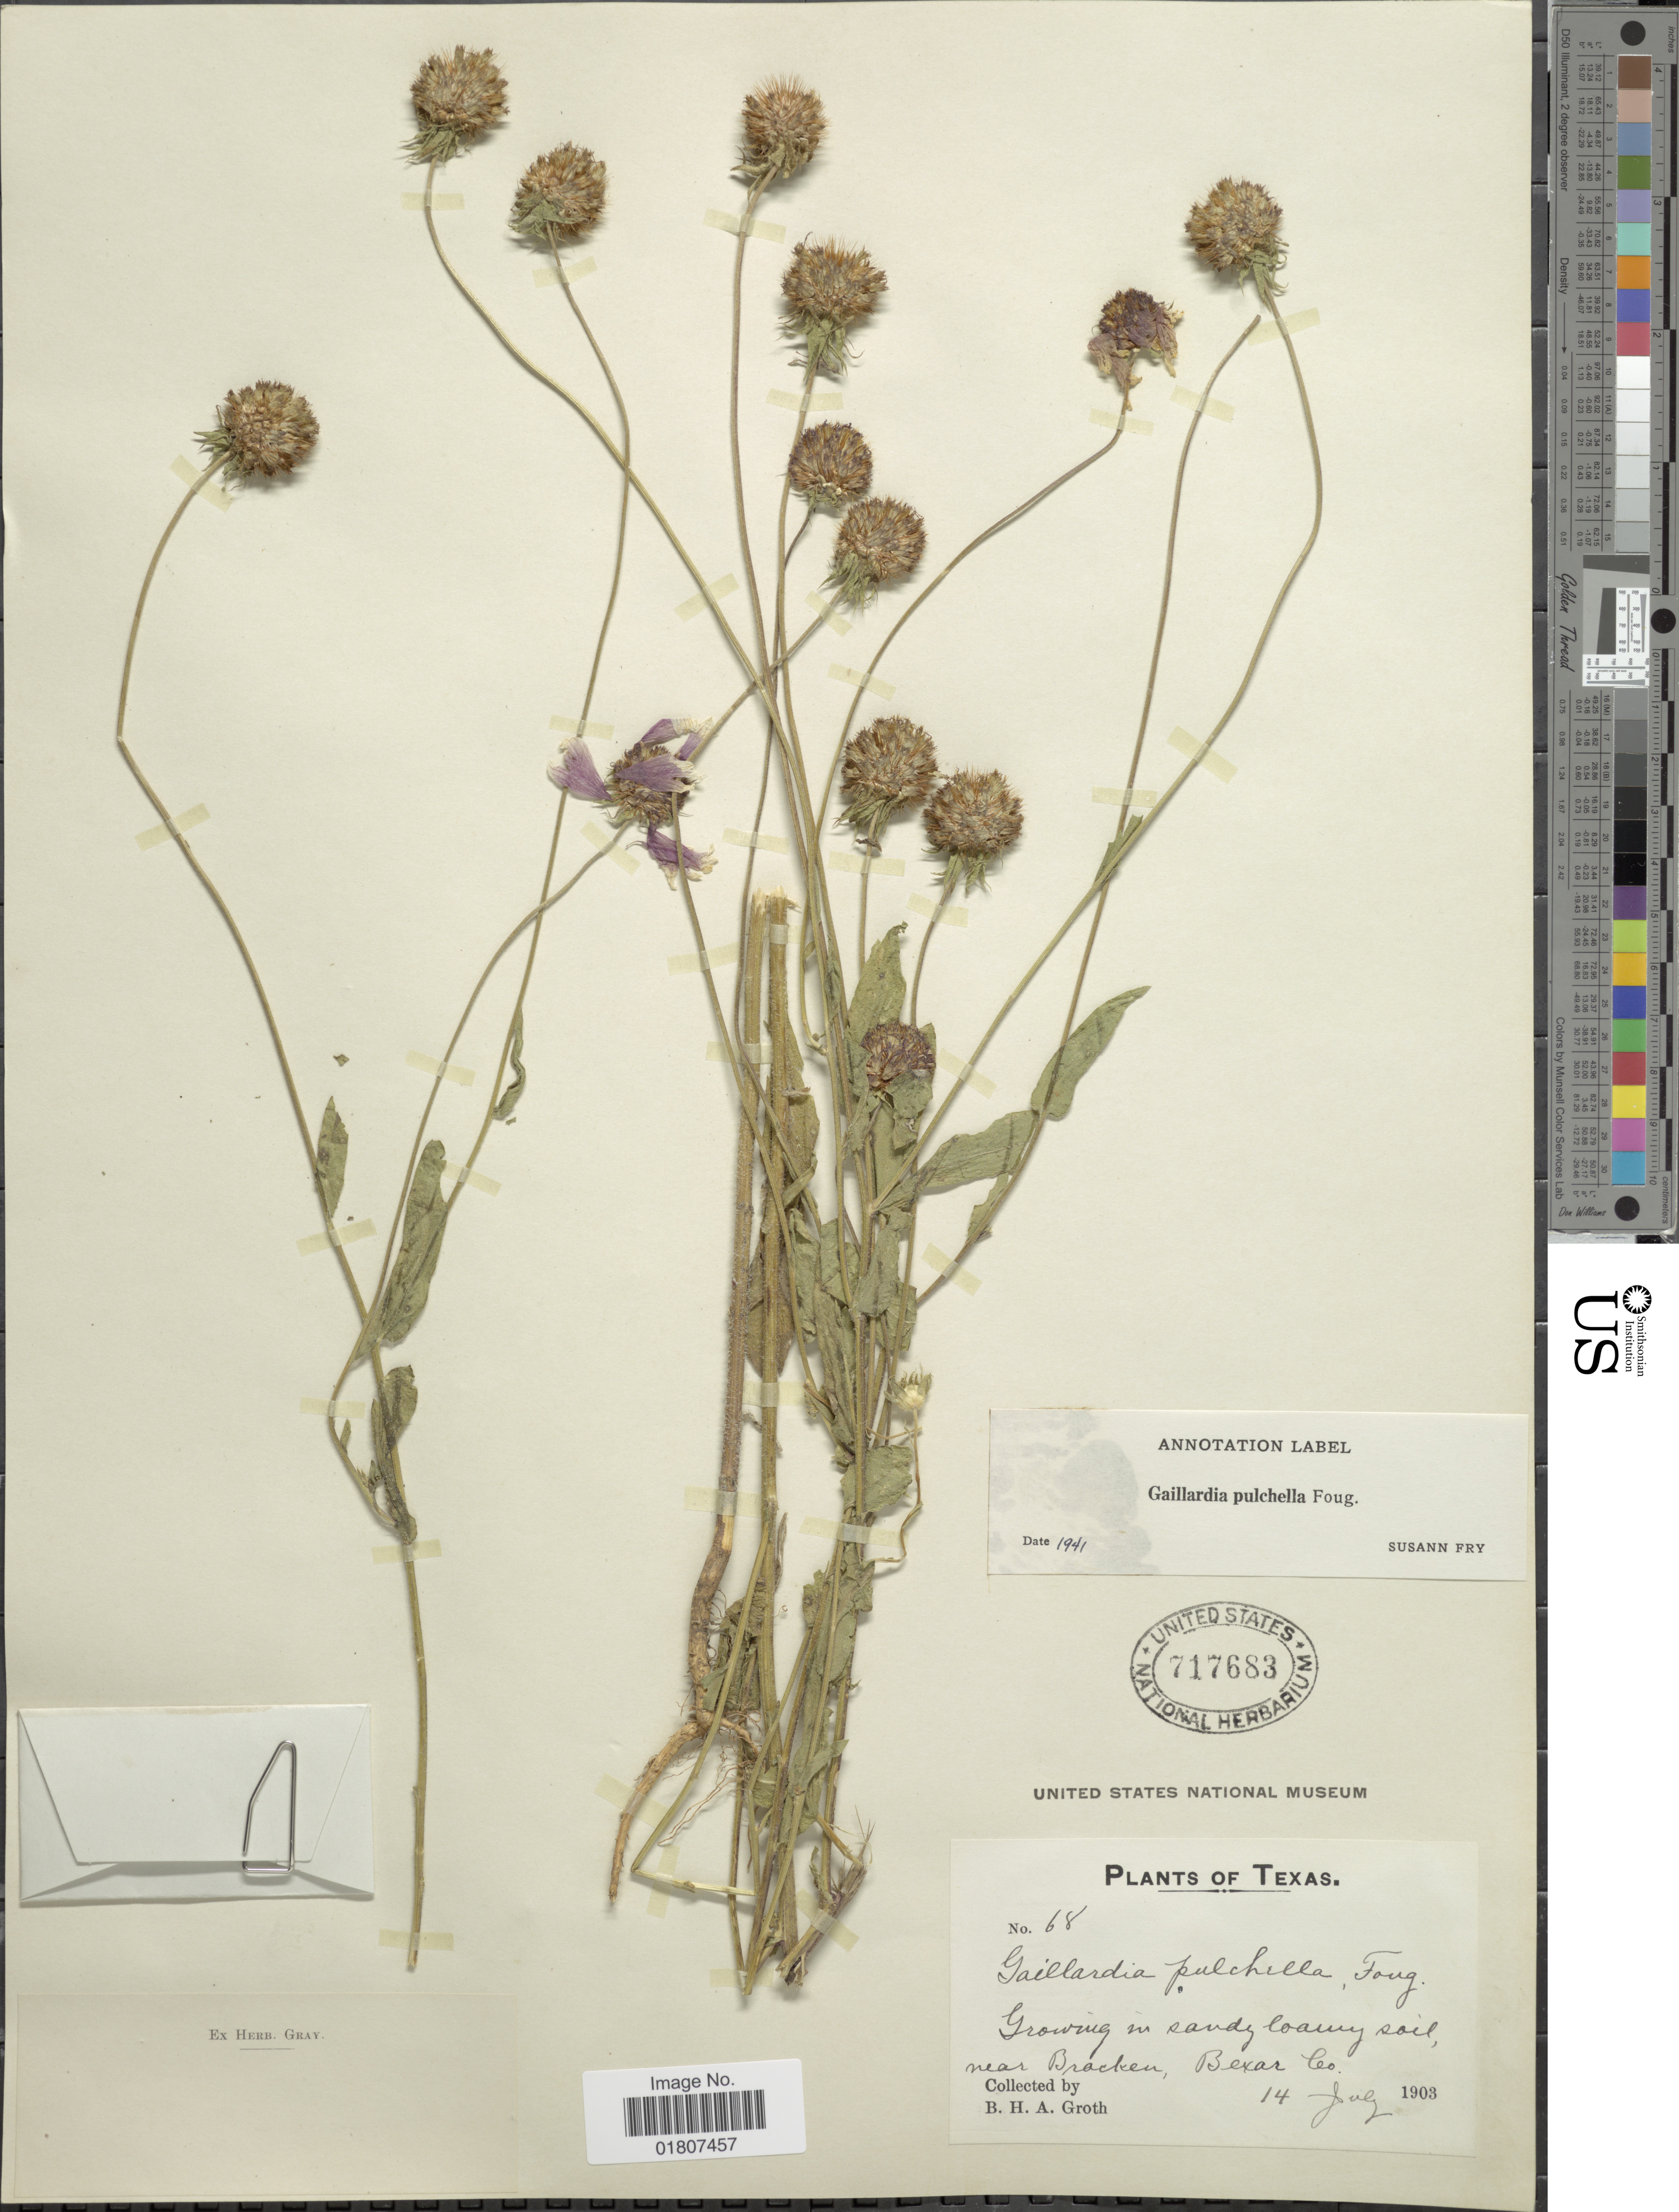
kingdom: Plantae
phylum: Tracheophyta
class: Magnoliopsida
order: Asterales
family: Asteraceae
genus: Gaillardia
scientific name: Gaillardia pulchella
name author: Foug.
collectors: B. Groth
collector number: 68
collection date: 1903-07-14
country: United States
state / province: Texas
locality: Near Bracken, Bexar Co.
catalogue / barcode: US 717683